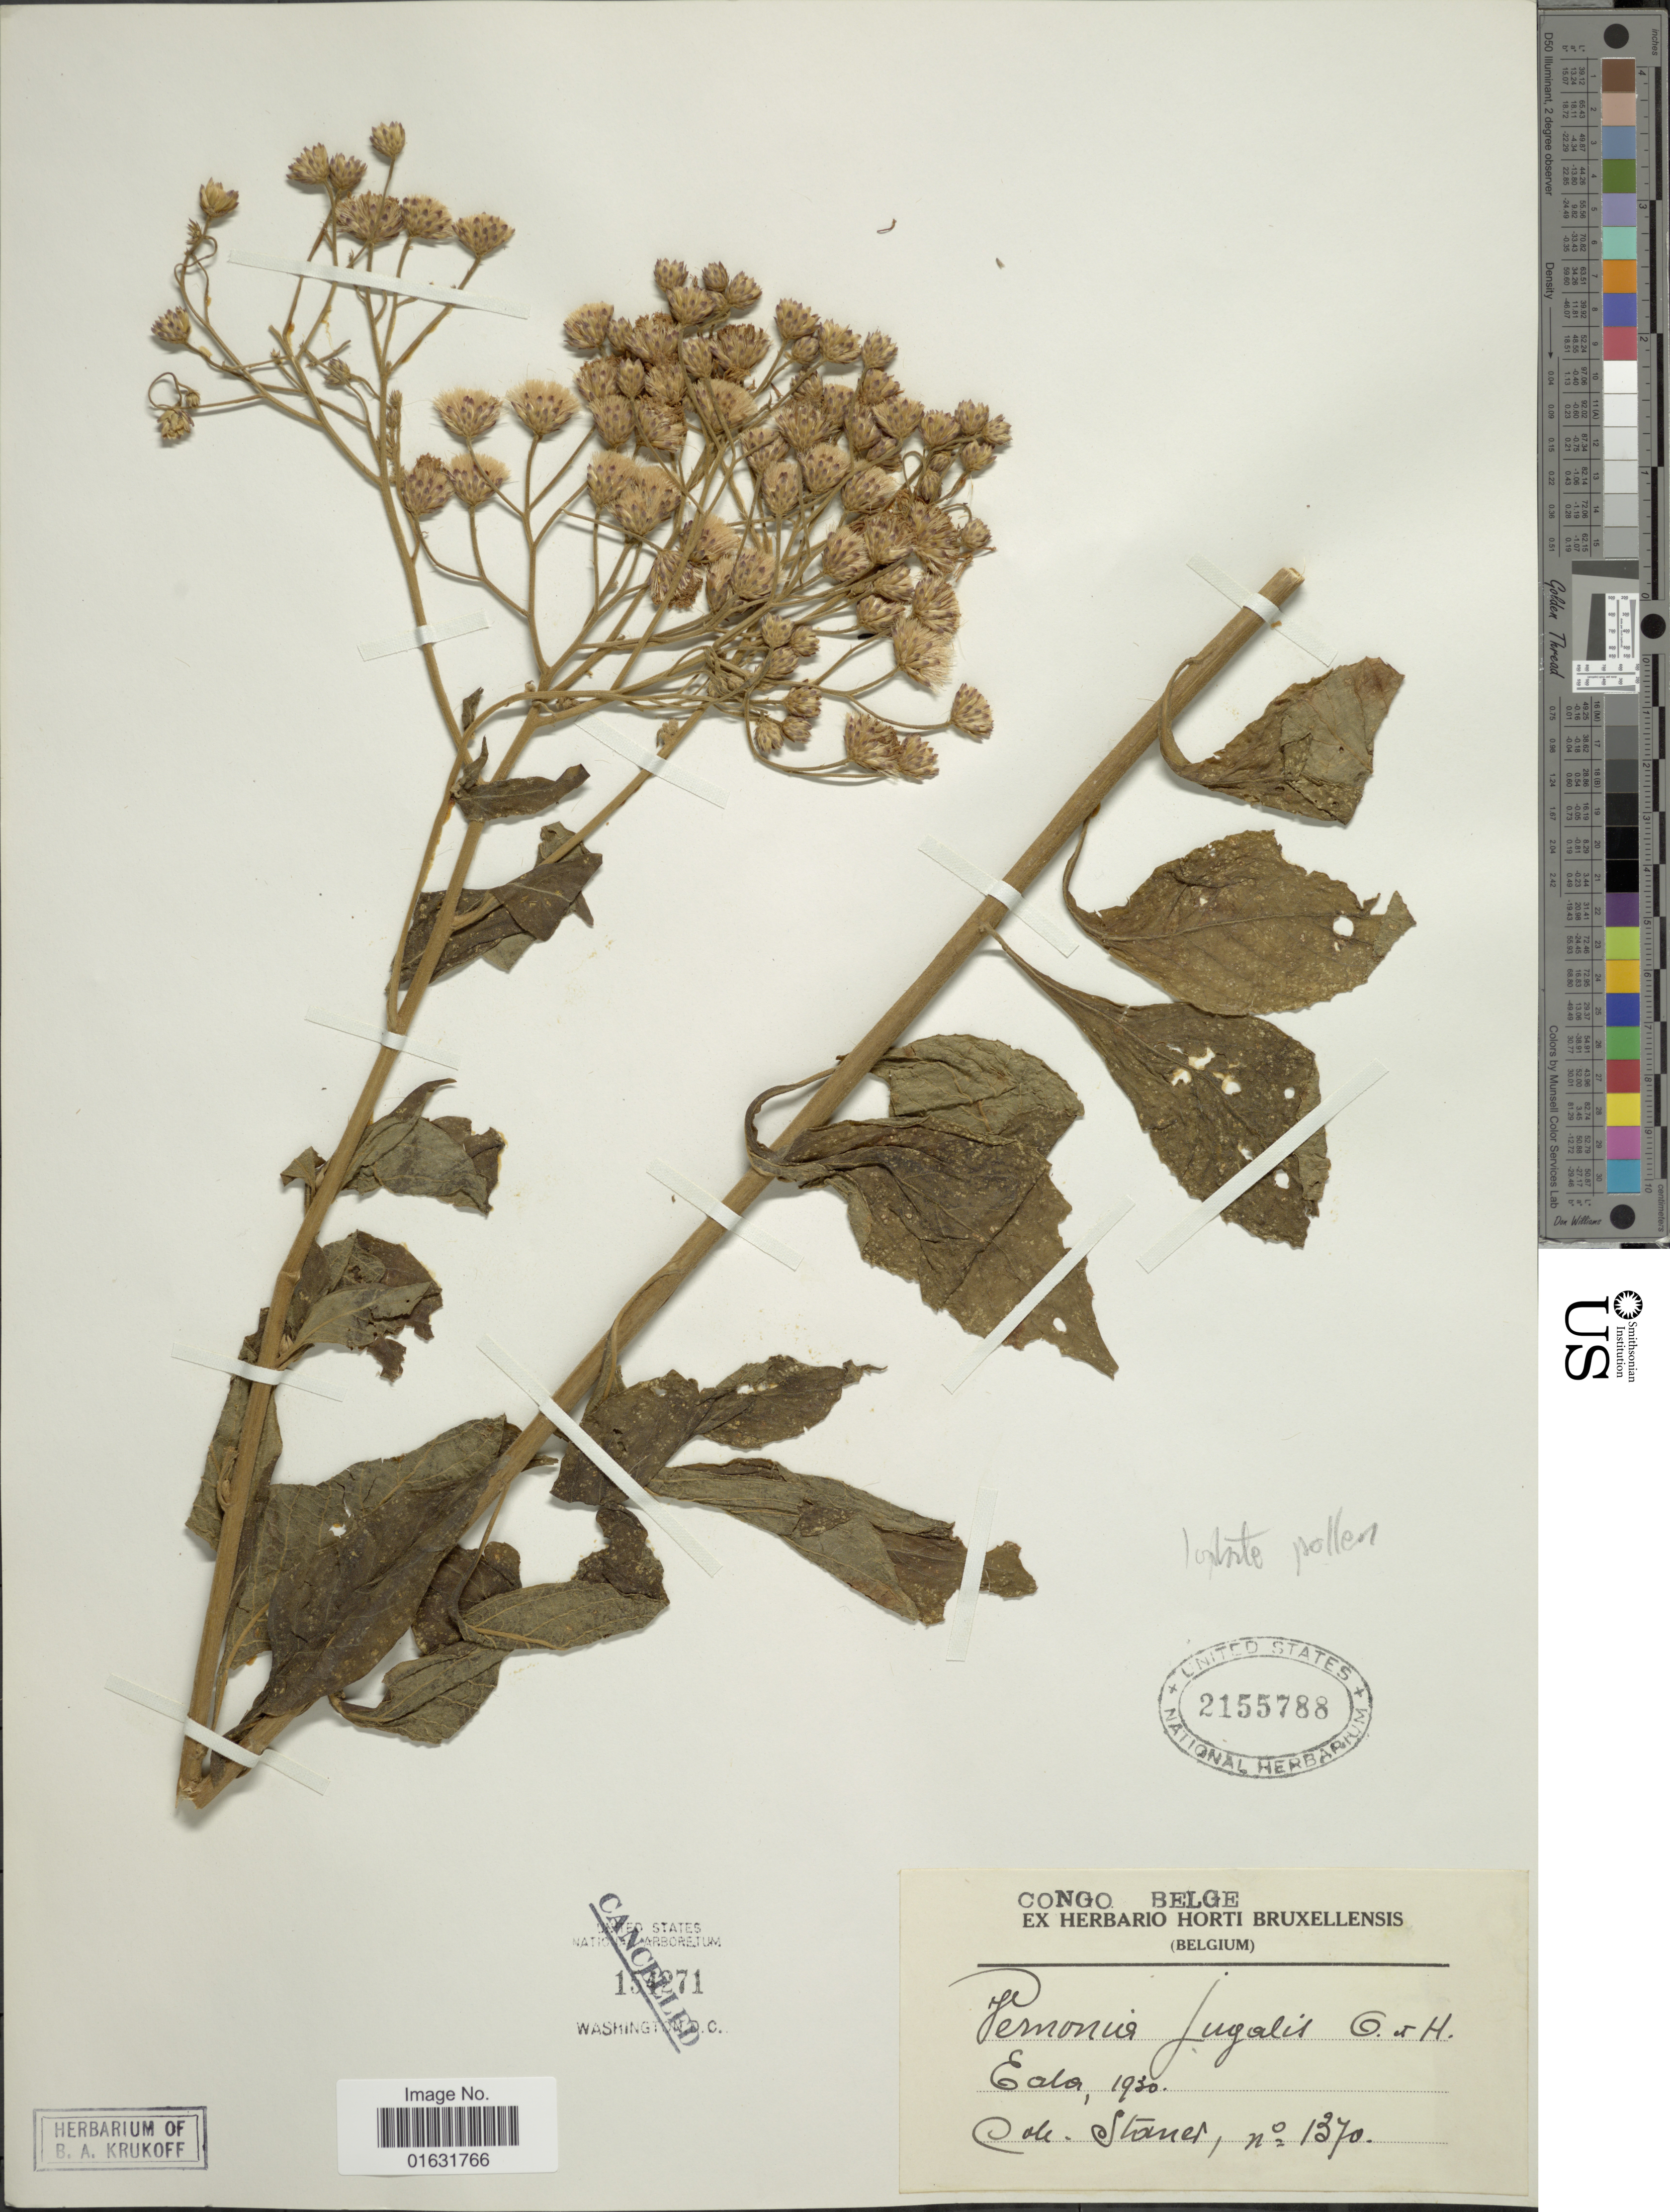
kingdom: Plantae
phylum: Tracheophyta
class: Magnoliopsida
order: Asterales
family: Asteraceae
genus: Baccharoides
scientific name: Baccharoides sp.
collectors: Stoner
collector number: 1370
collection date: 1930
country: Congo, Democratic Republic of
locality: Congo Belge, Eala.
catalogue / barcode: US 2155788